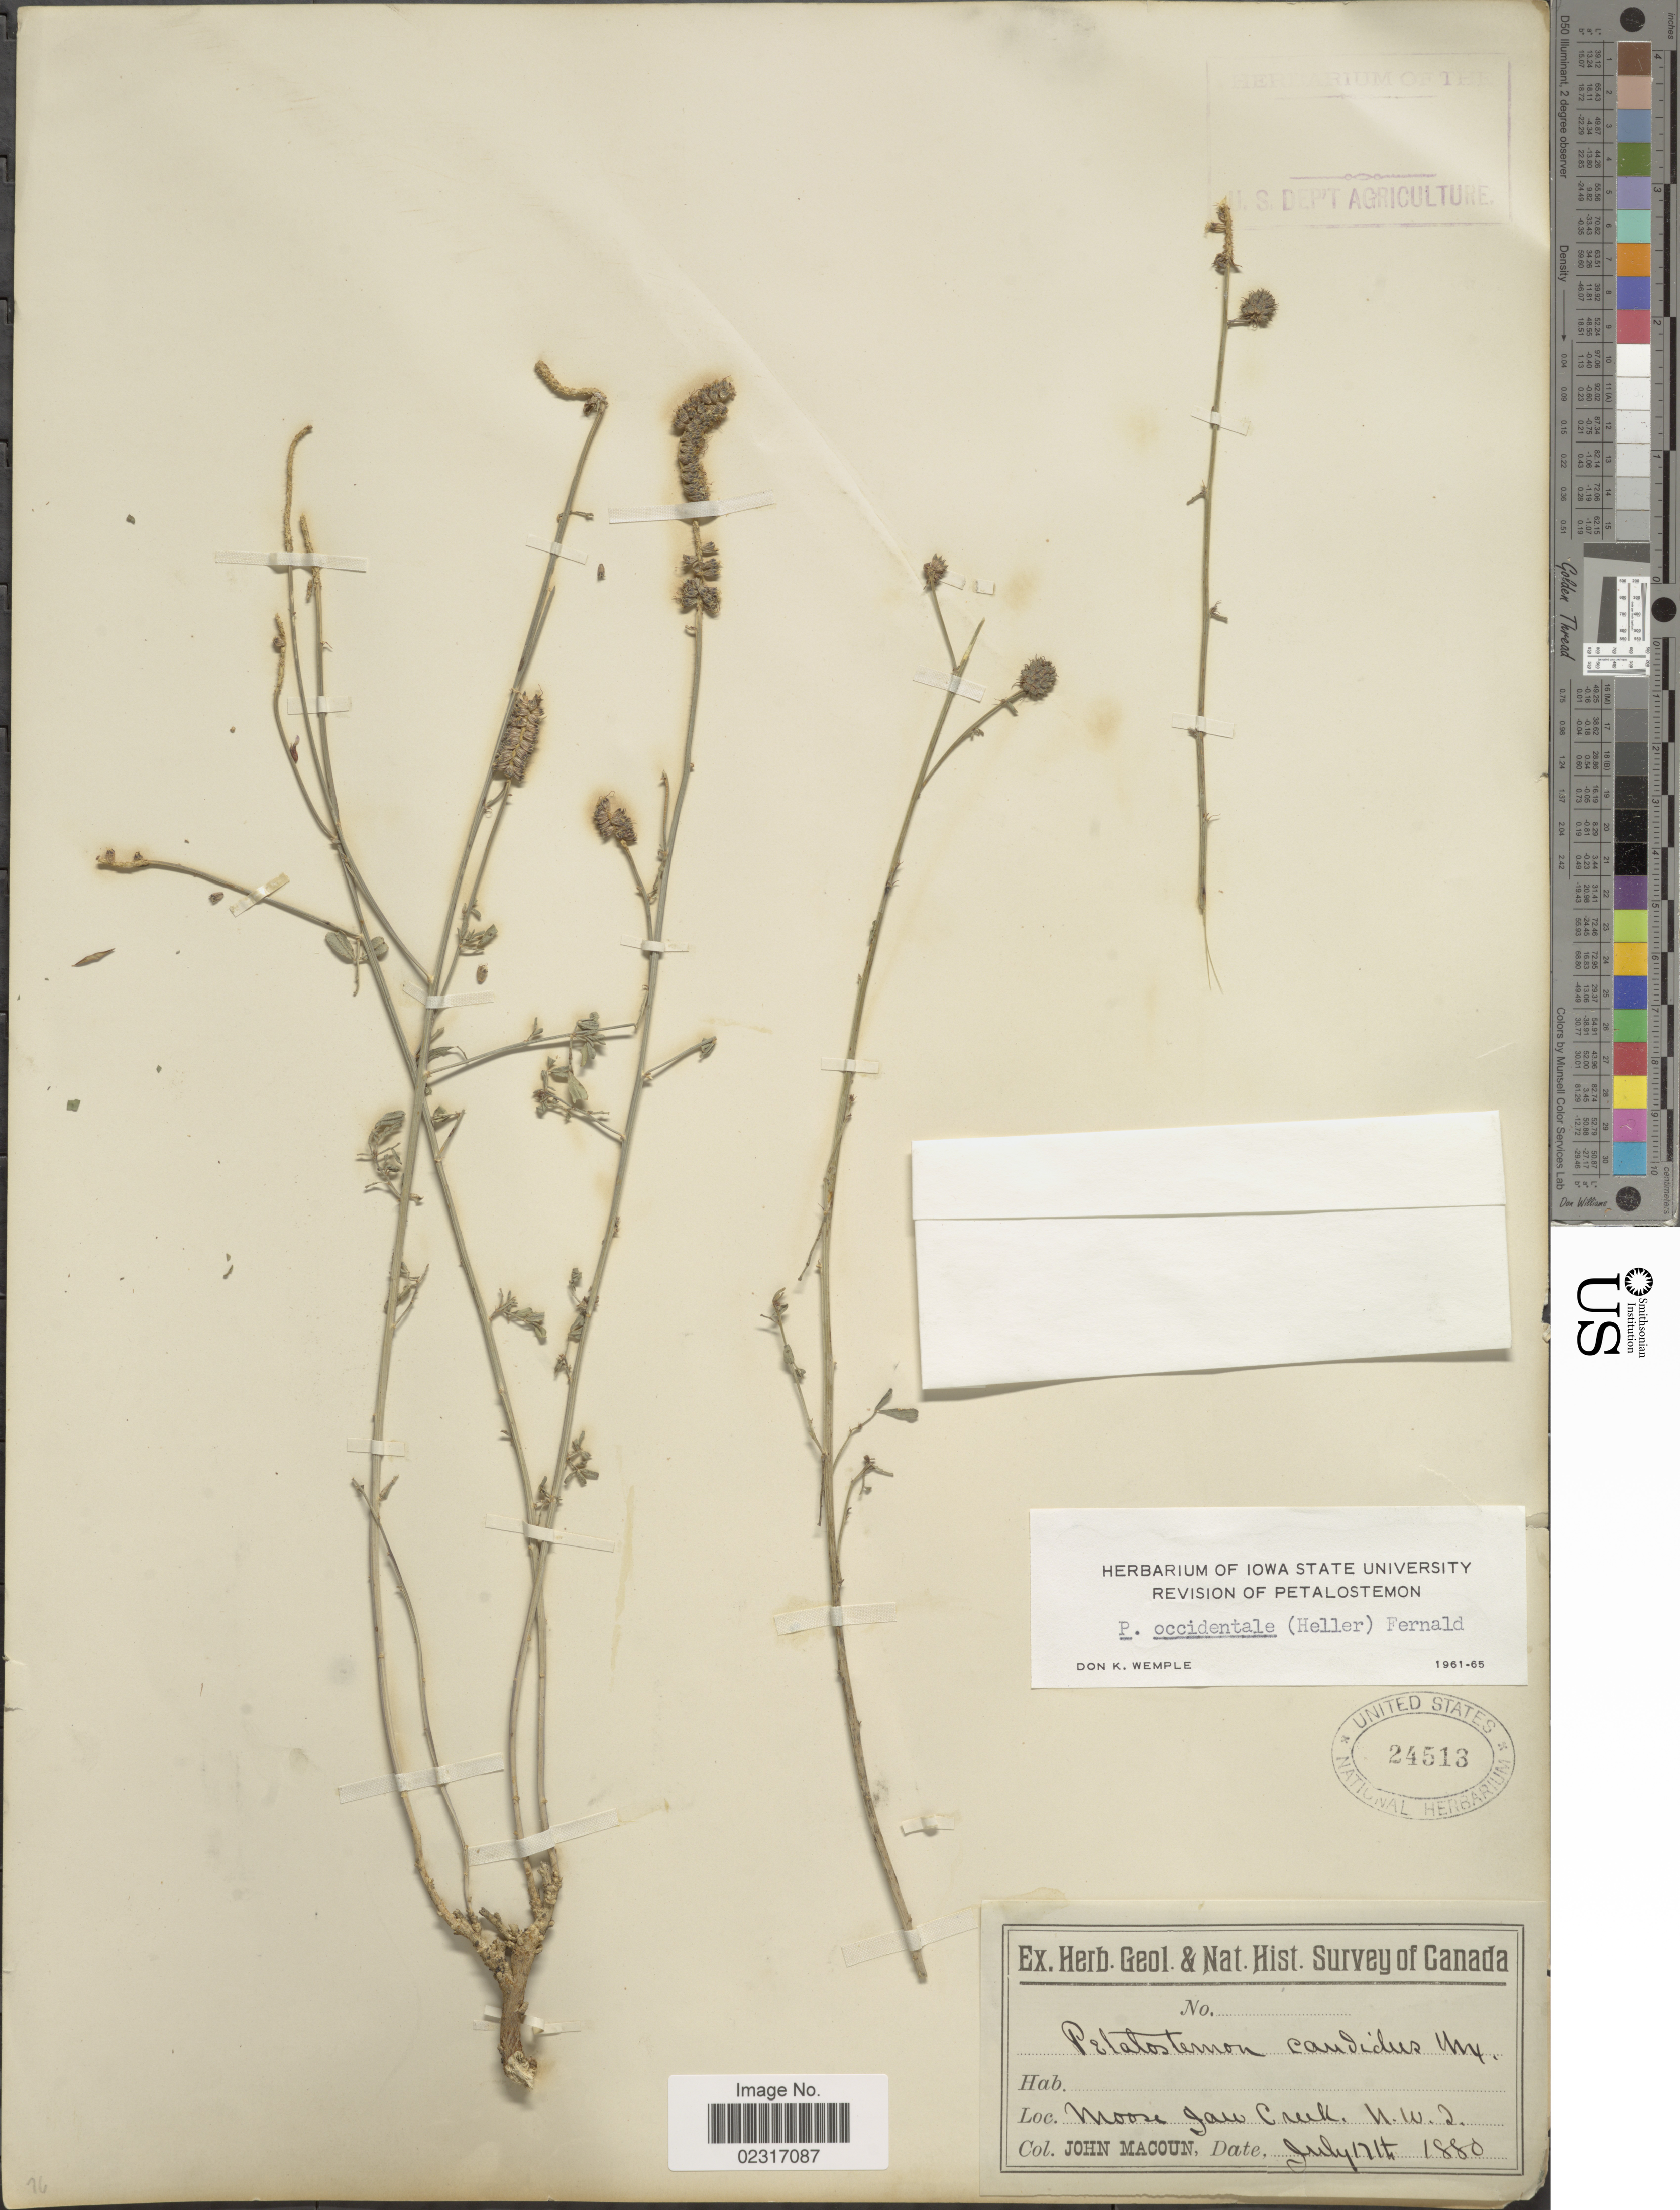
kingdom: Plantae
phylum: Tracheophyta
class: Magnoliopsida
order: Fabales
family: Fabaceae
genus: Dalea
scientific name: Dalea candida var. oligophylla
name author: (Torr) Shinners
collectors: J. Macoun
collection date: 1880-07-17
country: Canada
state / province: Northwest Territories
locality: Moose Jaw Creek, N.W.T.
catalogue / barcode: US 24513